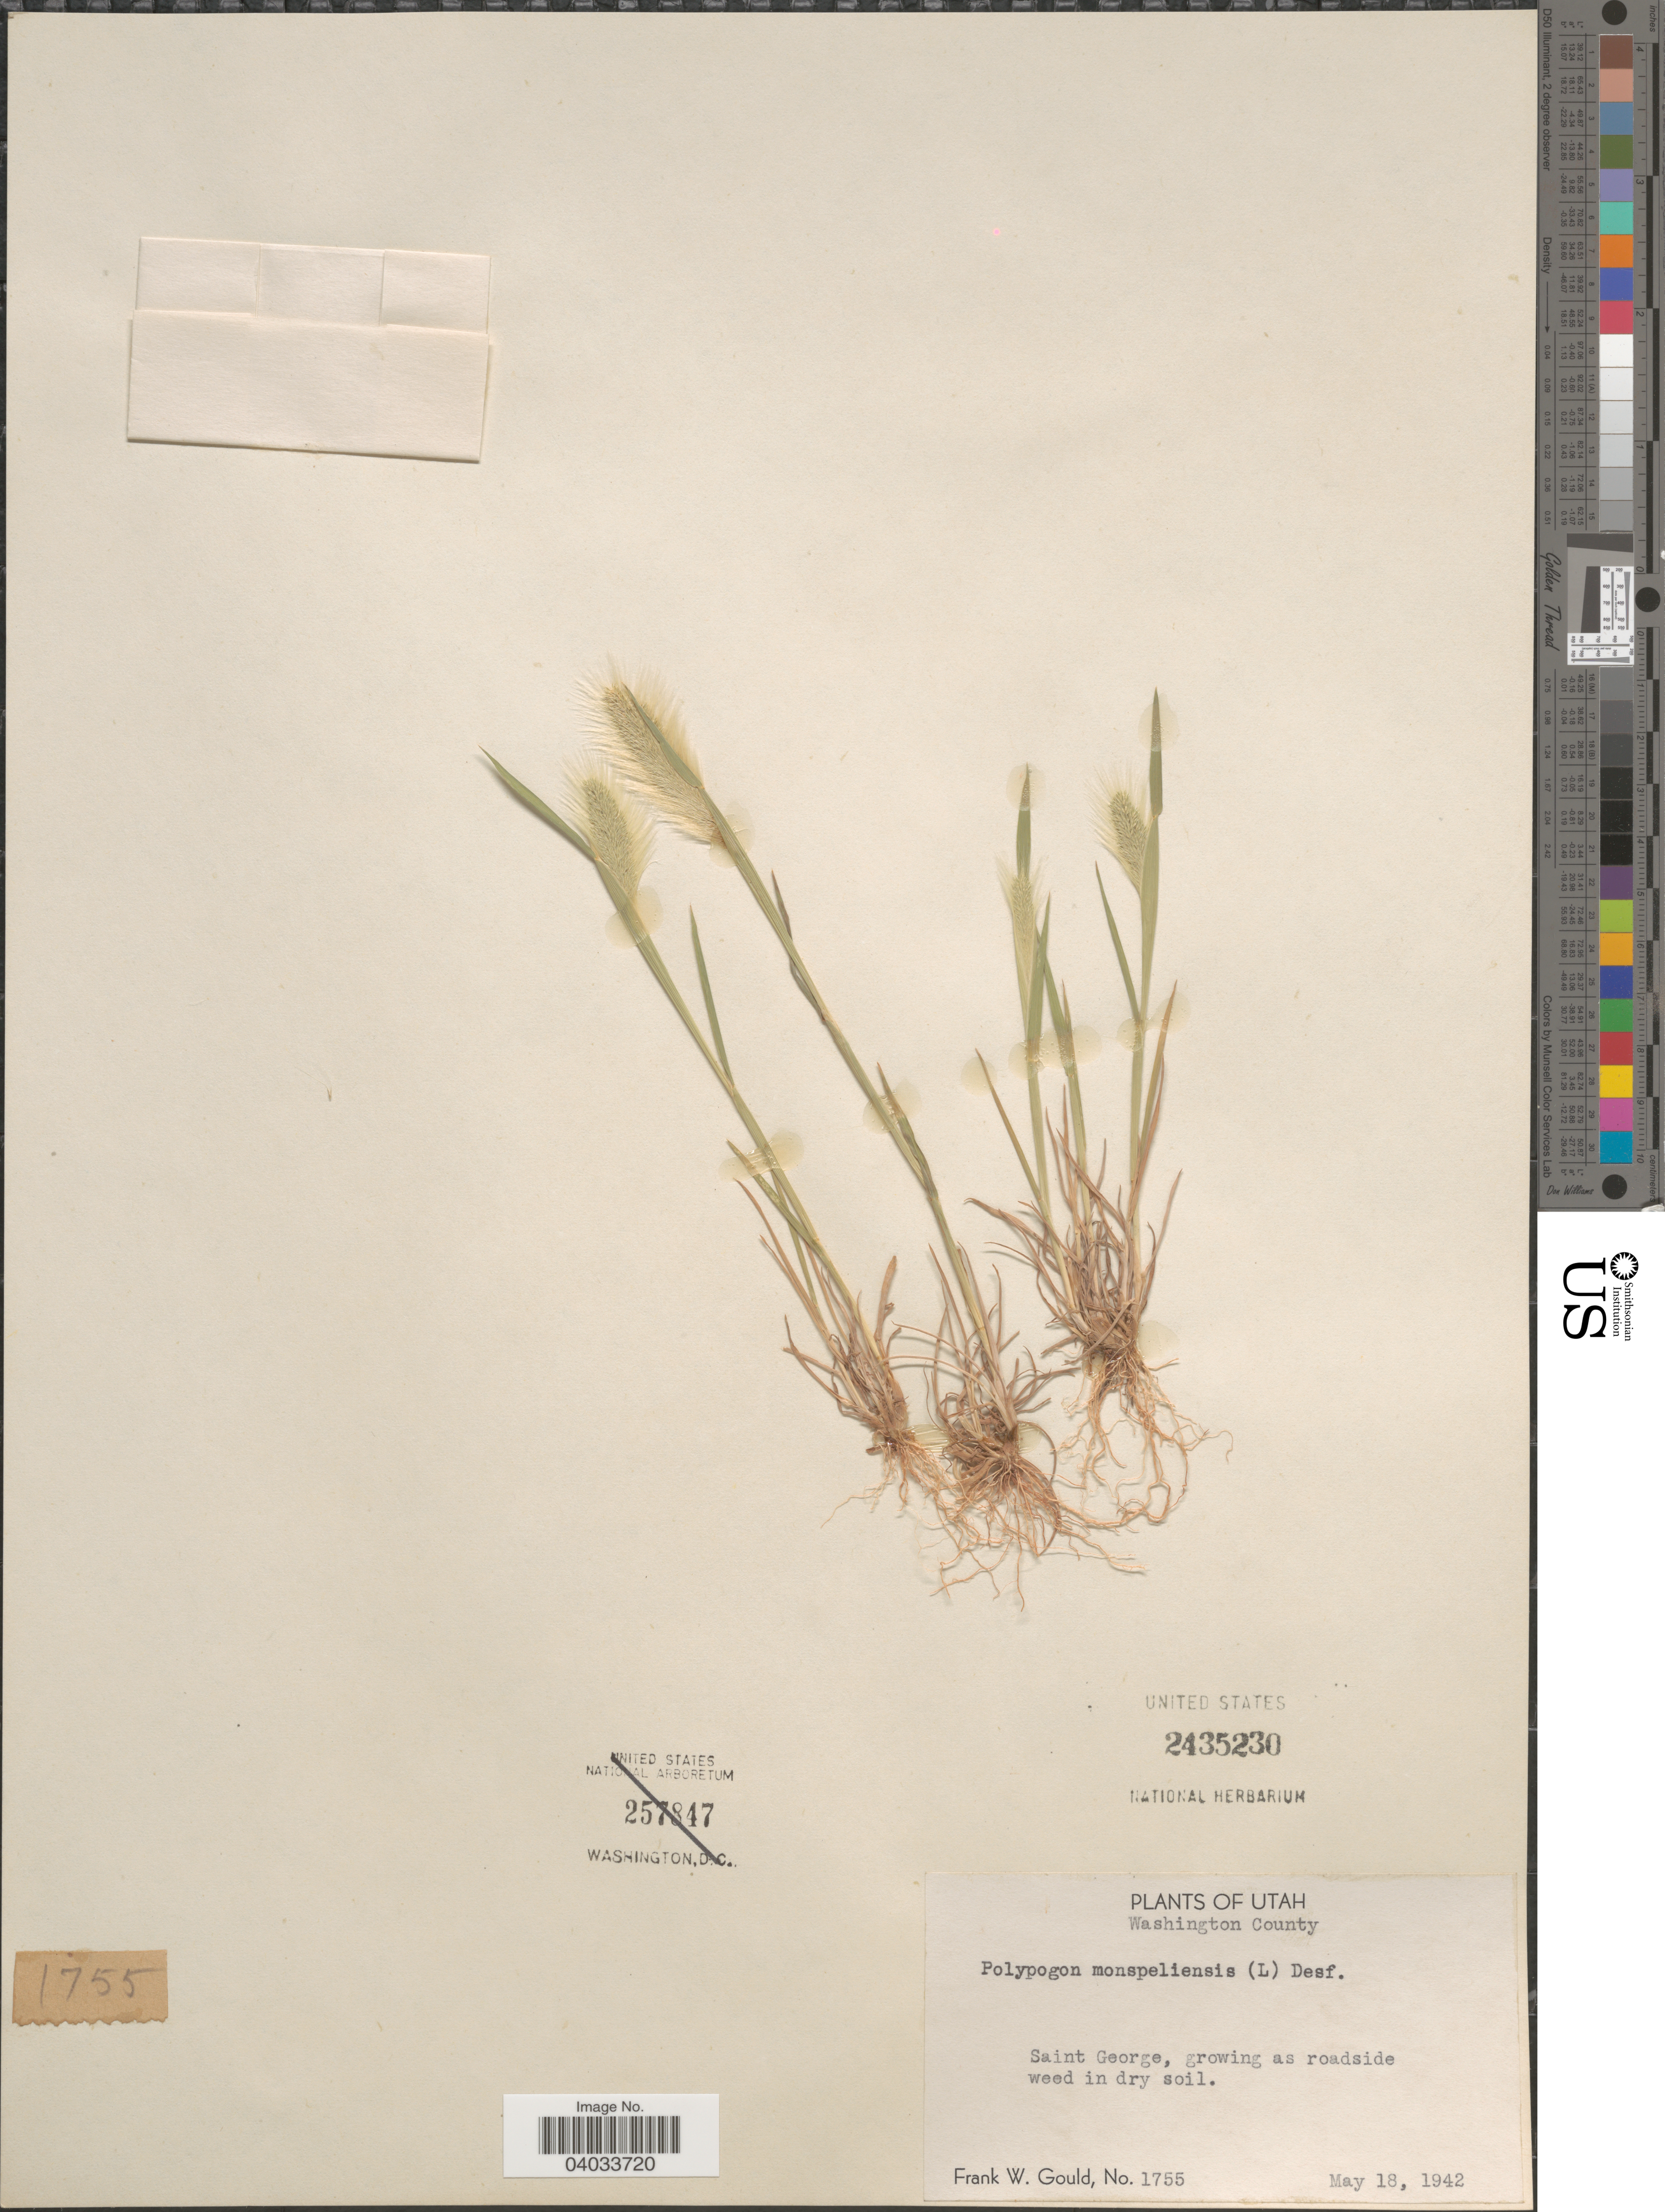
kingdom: Plantae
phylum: Tracheophyta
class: Liliopsida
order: Poales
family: Poaceae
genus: Polypogon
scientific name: Polypogon monspeliensis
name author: (L.) Desf.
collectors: F. W. Gould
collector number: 1755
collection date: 1942-05-18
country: United States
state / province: Utah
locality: Washington County. Saing George.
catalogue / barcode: US 2435230